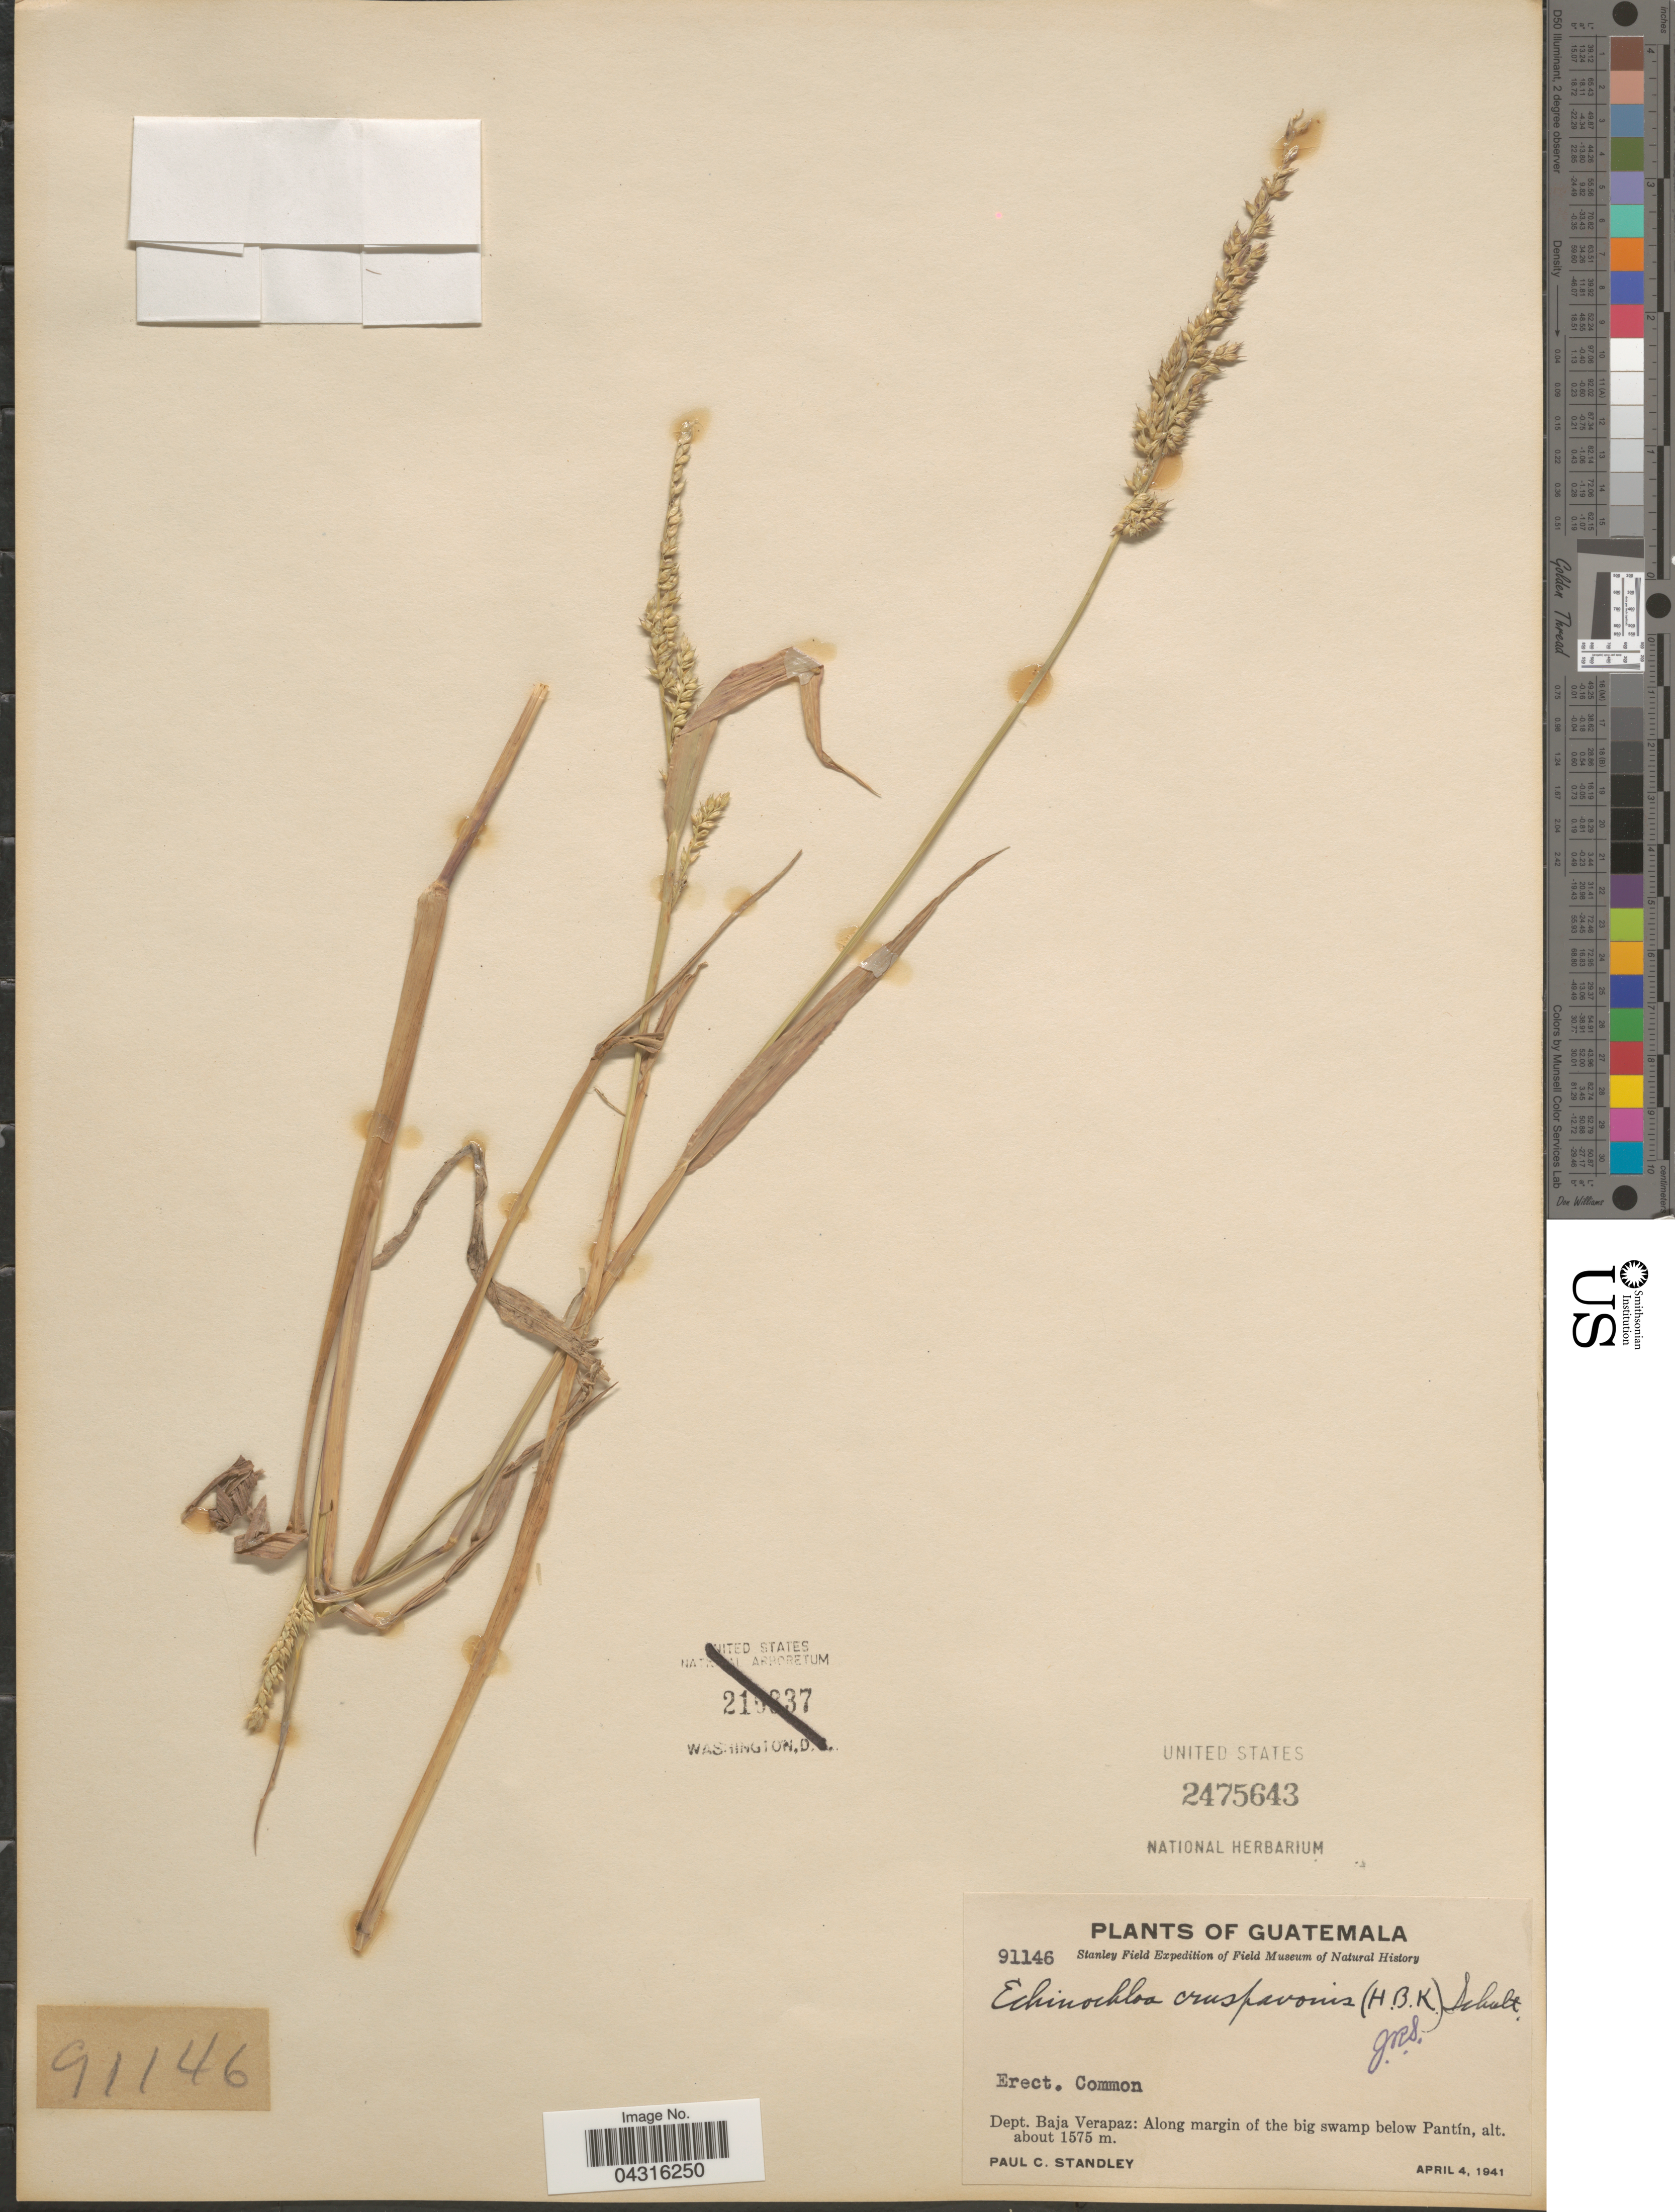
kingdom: Plantae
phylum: Tracheophyta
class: Liliopsida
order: Poales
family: Poaceae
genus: Echinochloa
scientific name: Echinochloa crus-pavonis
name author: (Kunth) Schult.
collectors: P. C. Standley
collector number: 91146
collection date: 1941-04-04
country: Guatemala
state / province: Baja Verapaz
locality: Stanley Field Expedition. Dept. Baja Verapaz: Along margin of the big swamp below Pantín.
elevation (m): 1575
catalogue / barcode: US 2475643